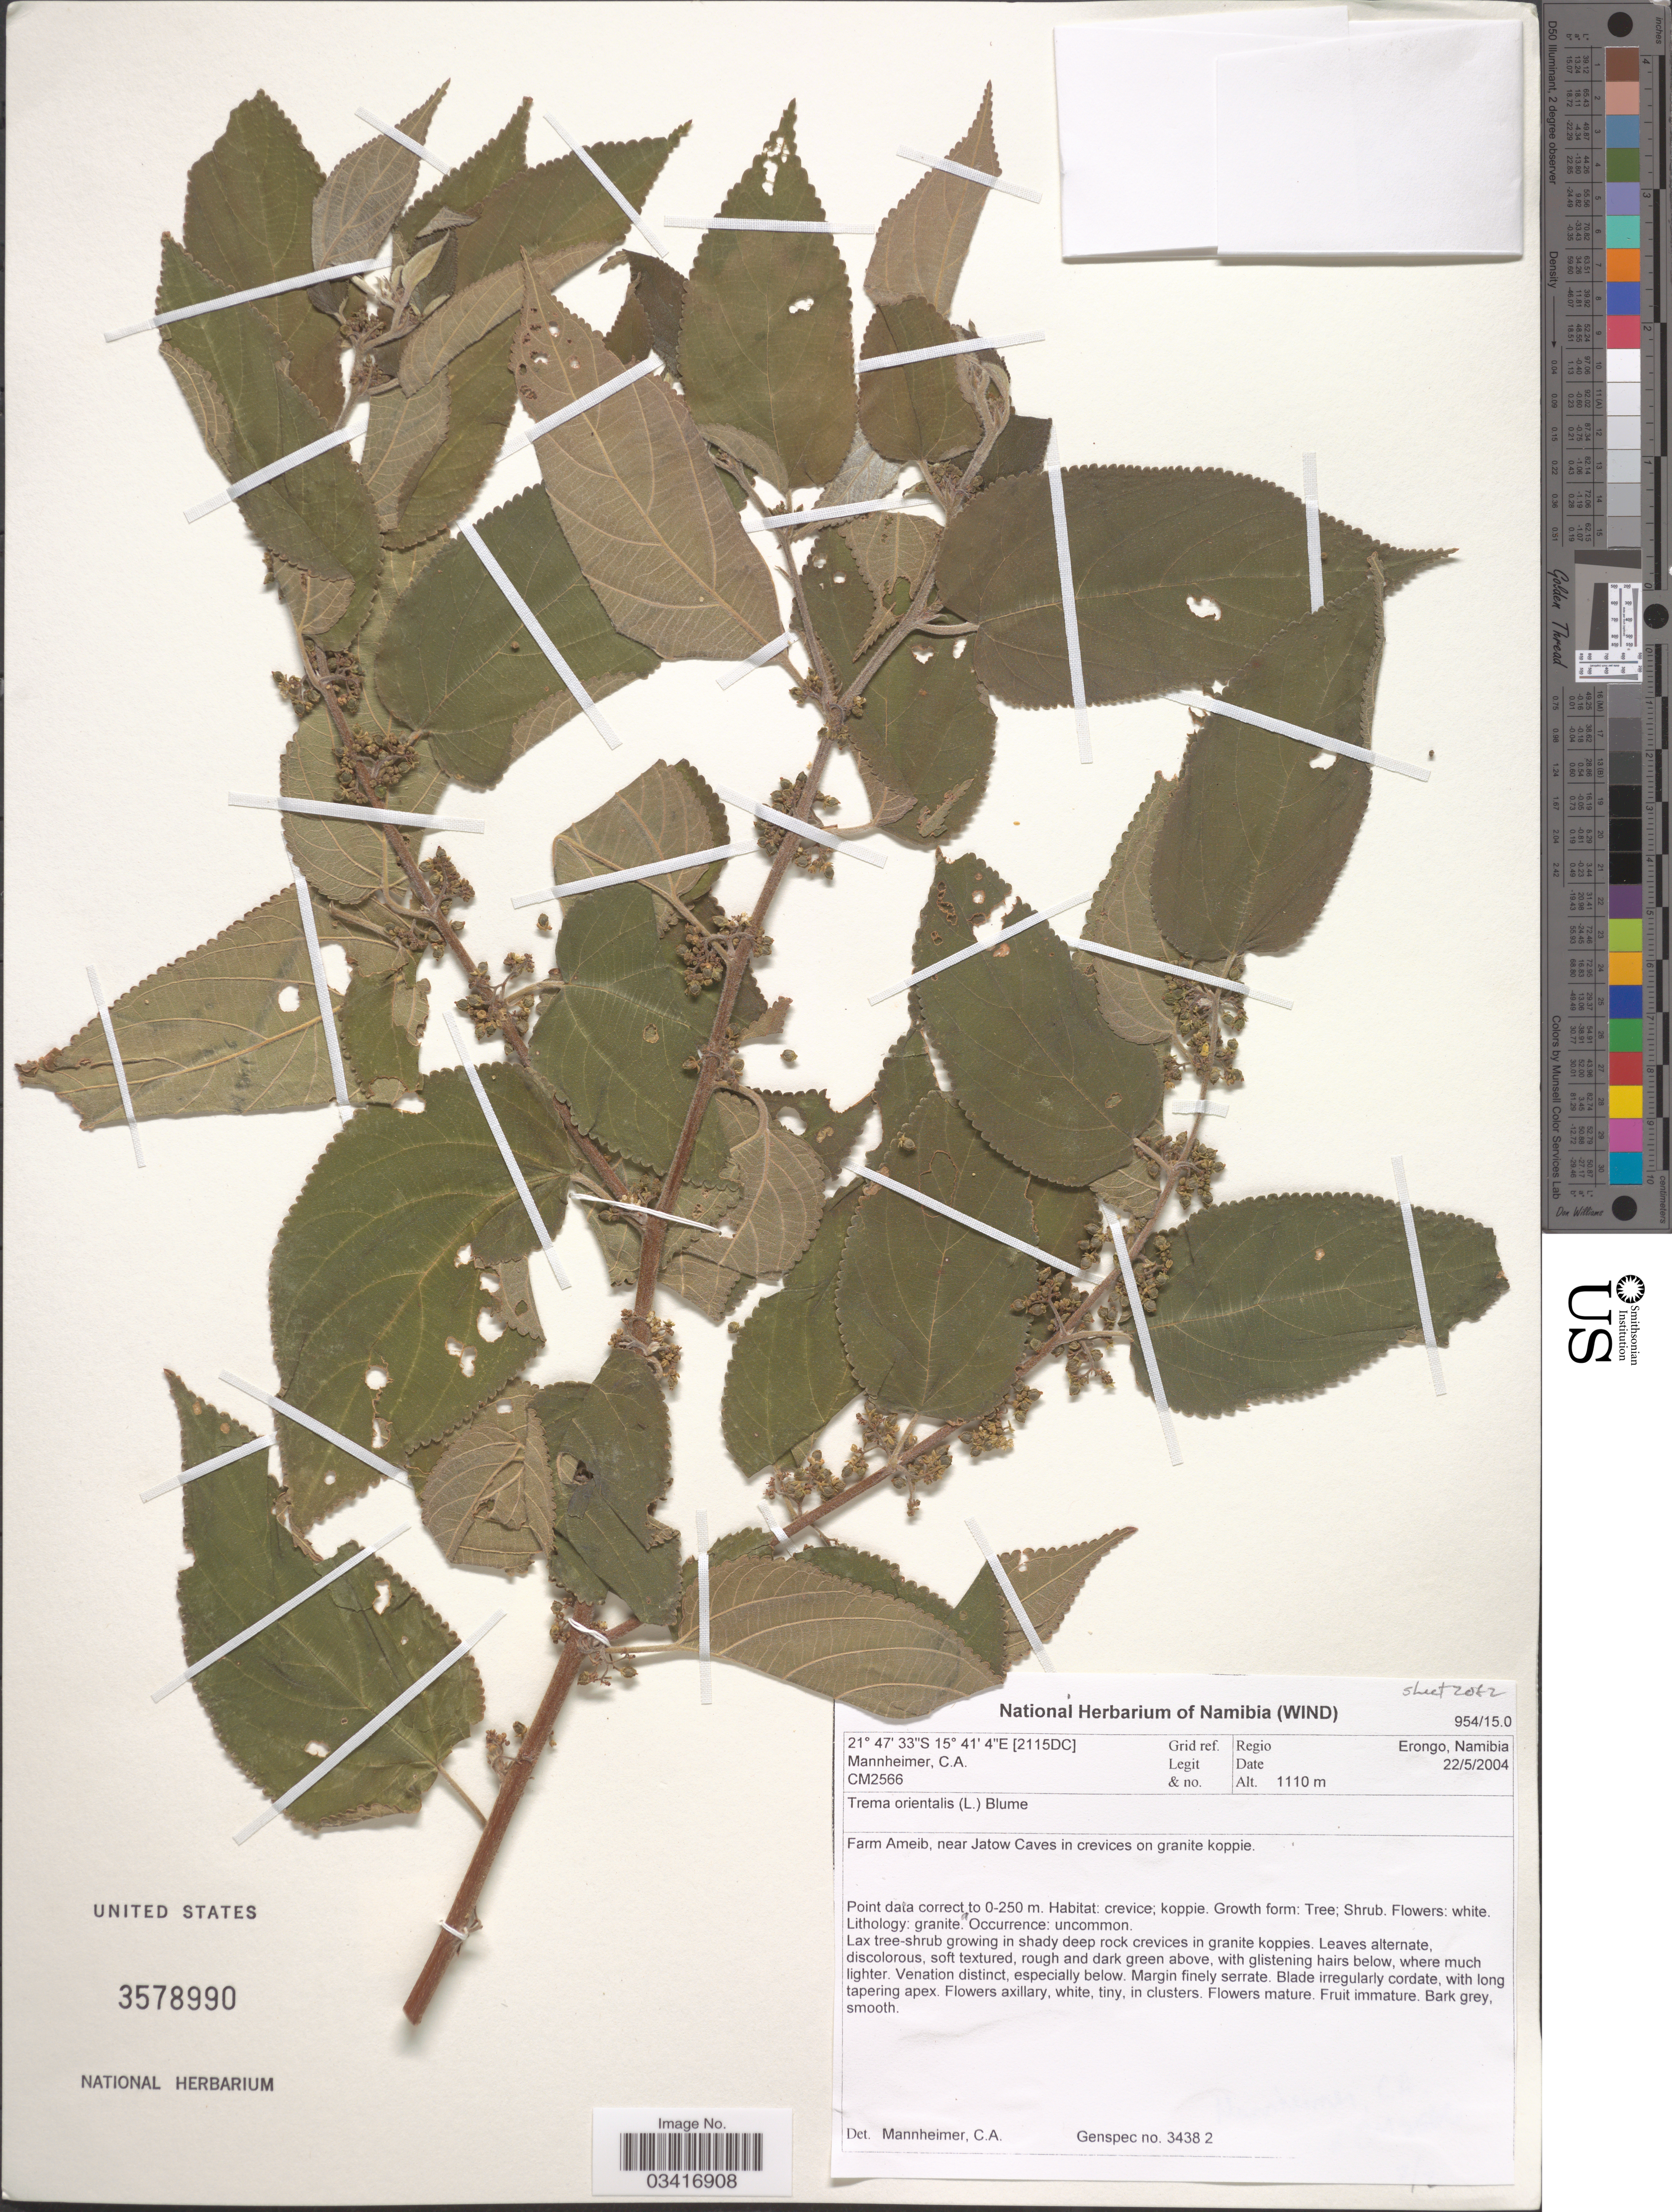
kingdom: Plantae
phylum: Tracheophyta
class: Magnoliopsida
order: Rosales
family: Cannabaceae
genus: Trema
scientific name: Trema orientale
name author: (L.) Blume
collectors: C. A. Mannheimer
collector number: CM2566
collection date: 2004-05-22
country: Namibia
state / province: Erongo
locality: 2115DC Grid ref. Farm Ameib, near Jatow Caves in crevices on granite koppie.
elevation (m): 1110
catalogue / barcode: US 3578990